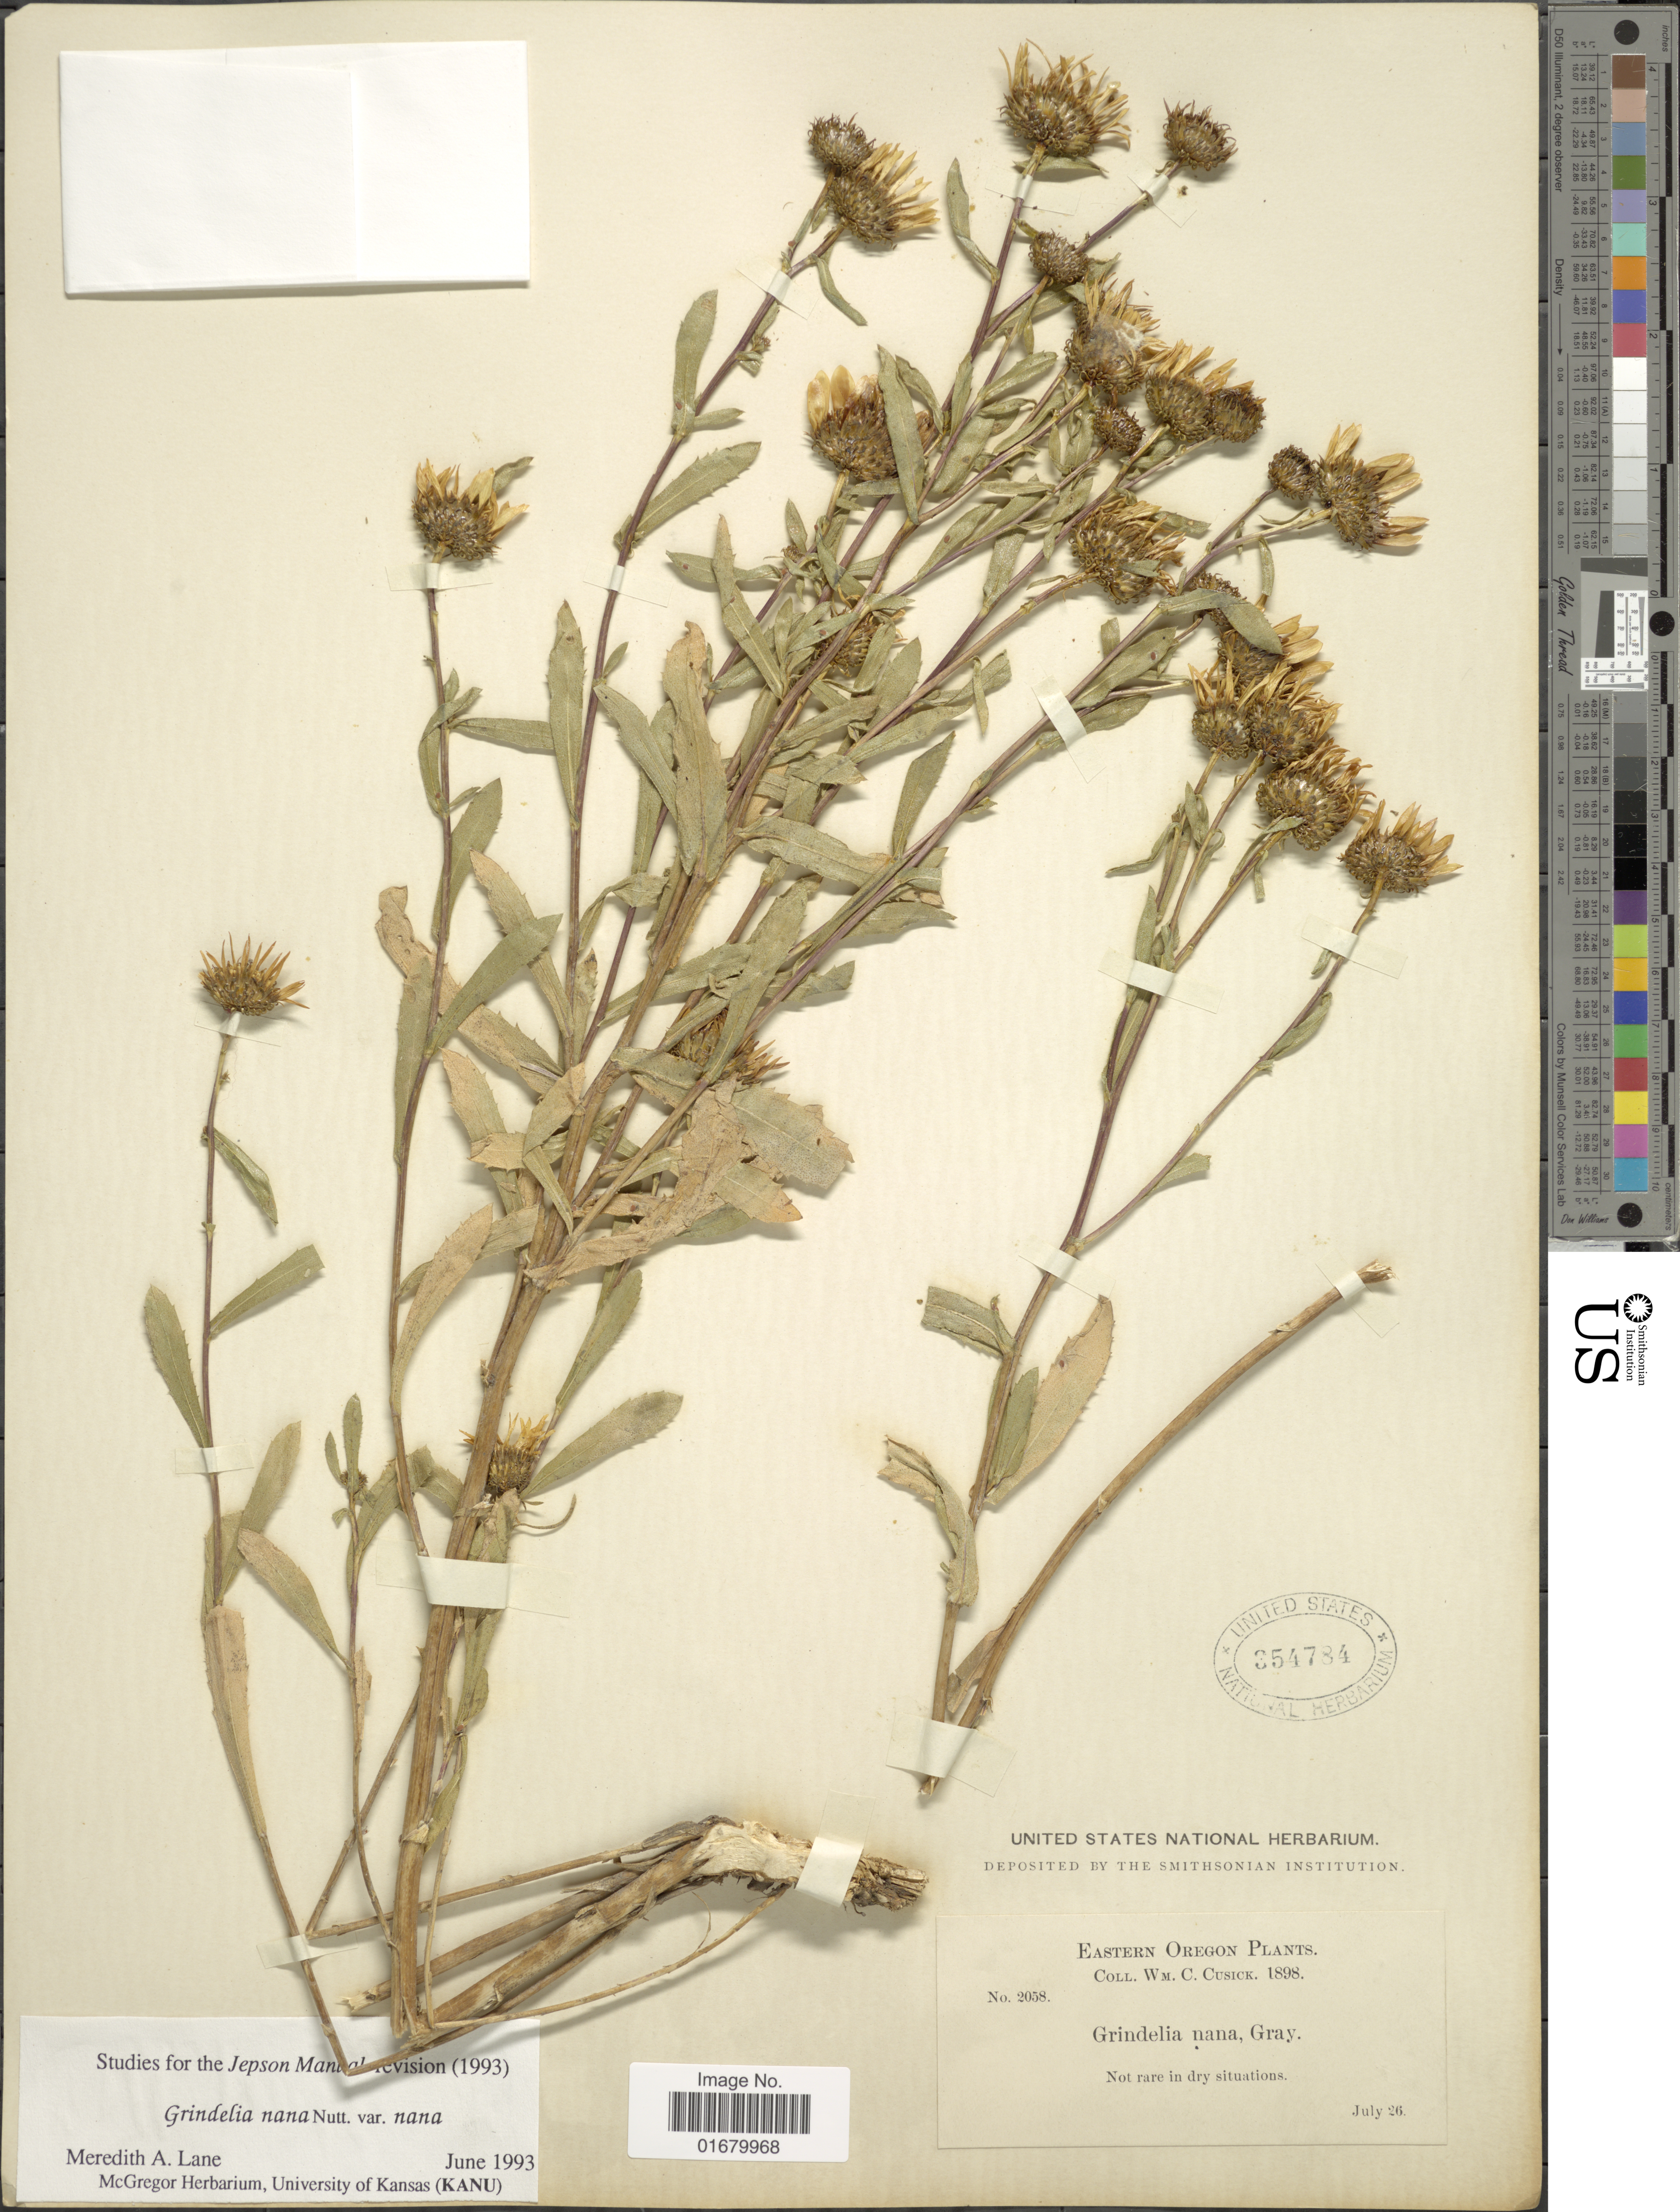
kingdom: Plantae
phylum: Tracheophyta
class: Magnoliopsida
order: Asterales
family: Asteraceae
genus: Grindelia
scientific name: Grindelia nana var. nana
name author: Nutt.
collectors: W. C. Cusick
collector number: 2058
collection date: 1898-07-26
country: United States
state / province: Idaho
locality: Eastern Oregon.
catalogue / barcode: US 354784